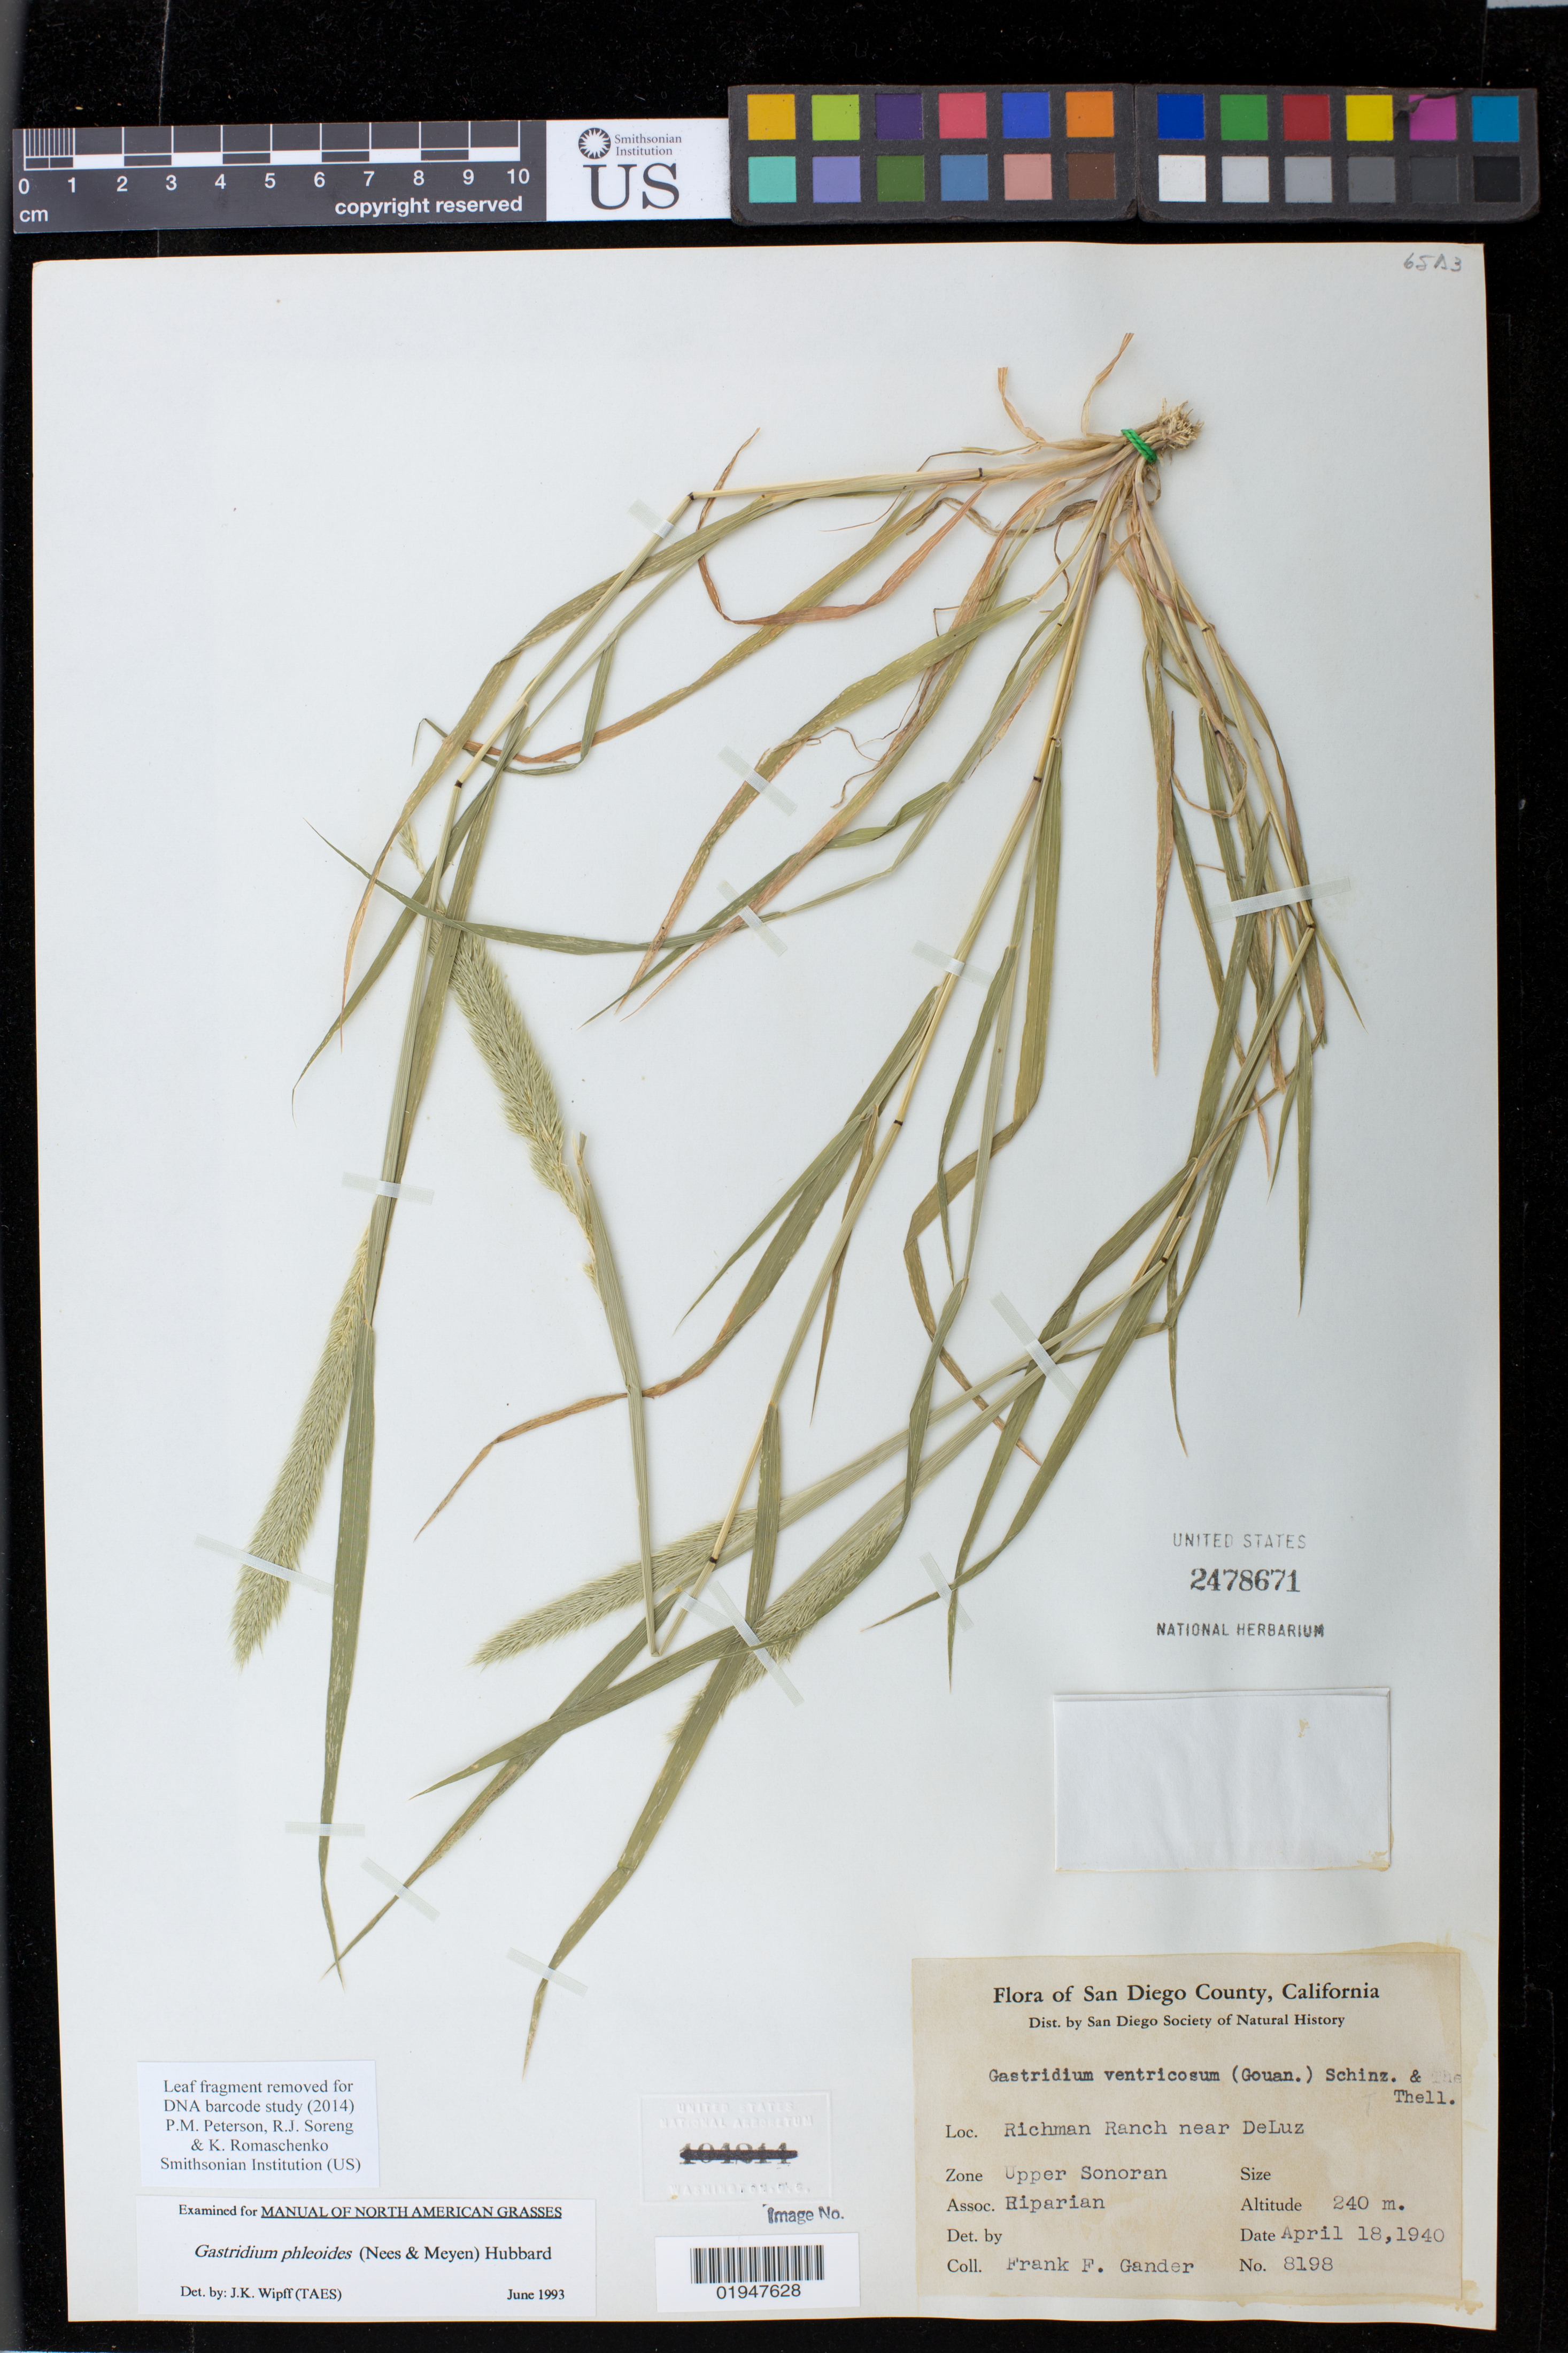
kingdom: Plantae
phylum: Tracheophyta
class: Liliopsida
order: Poales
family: Poaceae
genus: Gastridium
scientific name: Gastridium ventricosum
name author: (Gouan) Schinz & Thell.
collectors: F. Gander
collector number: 8198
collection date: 1940-04-18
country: United States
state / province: California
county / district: San Diego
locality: Richman Ranch near DeLuz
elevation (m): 240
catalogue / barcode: US 2478671